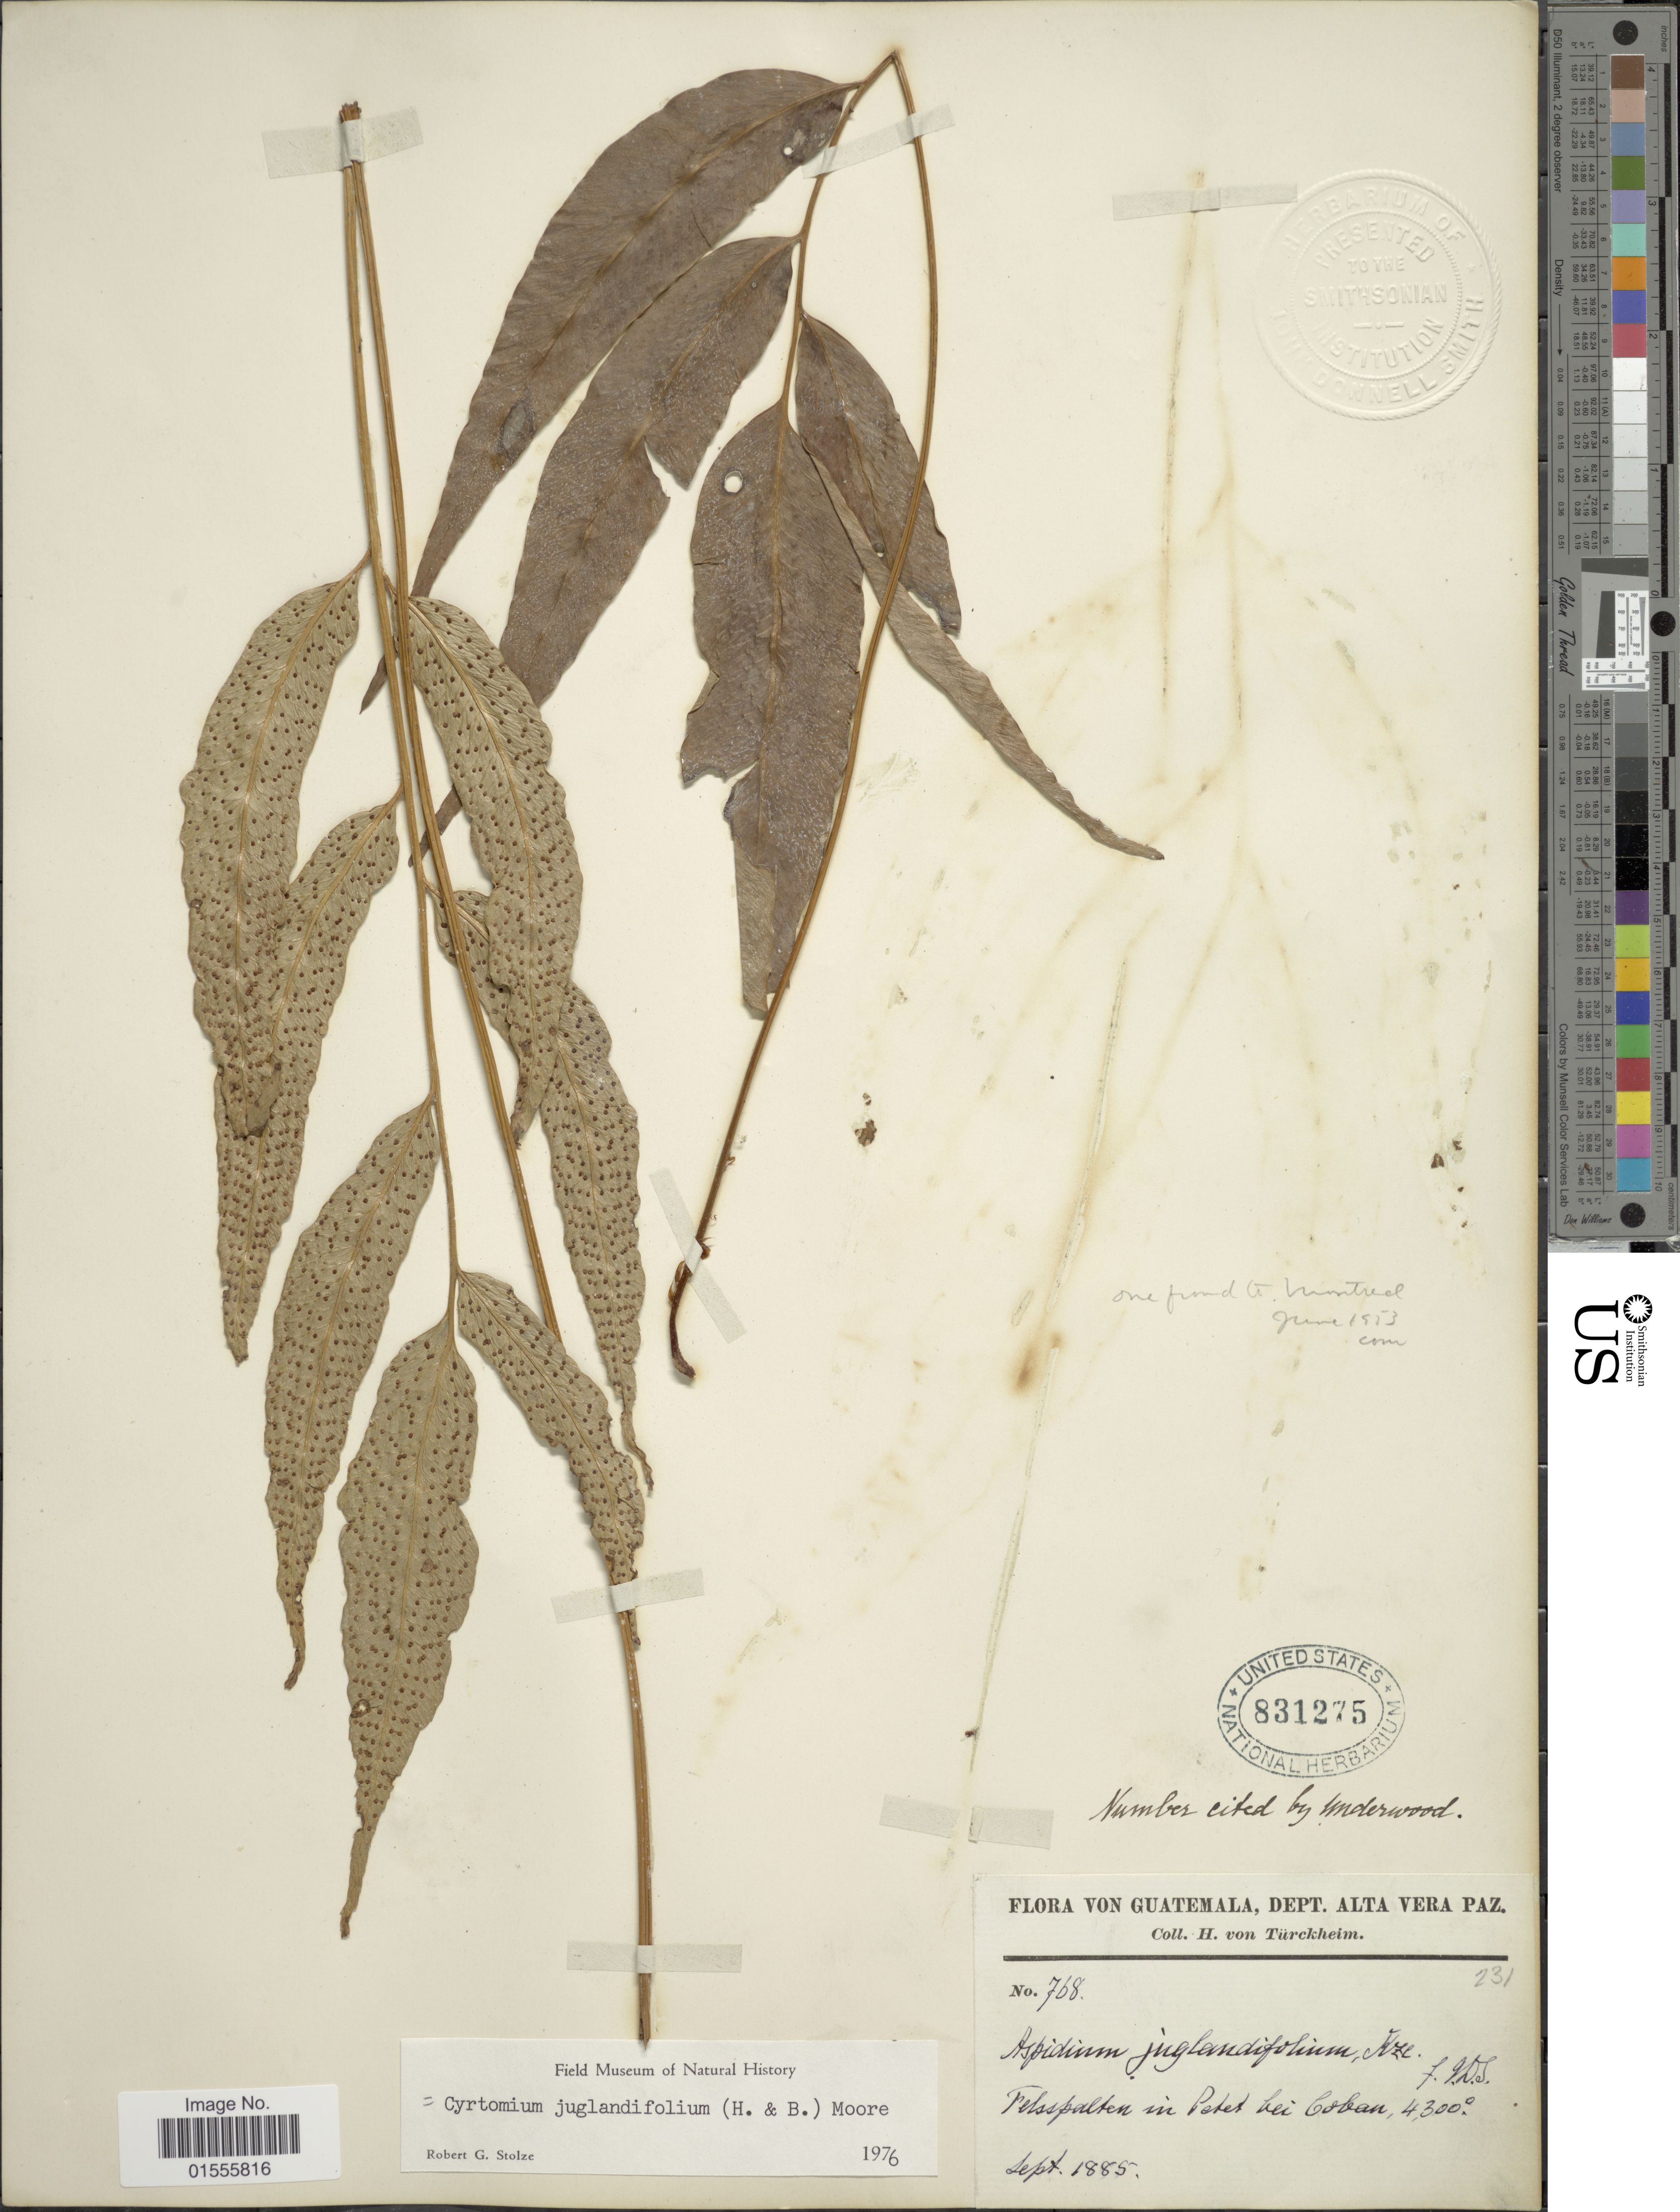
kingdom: Plantae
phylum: Tracheophyta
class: Polypodiopsida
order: Polypodiales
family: Dryopteridaceae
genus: Phanerophlebia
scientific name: Phanerophlebia juglandifolia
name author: (Willd.) J. Sm.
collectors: H. von Türckheim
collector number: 768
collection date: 1885-09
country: Guatemala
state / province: Alta Verapaz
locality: Dept. Alta Verapaz, Fellsplaten in Petet bei Coban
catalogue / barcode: US 831275